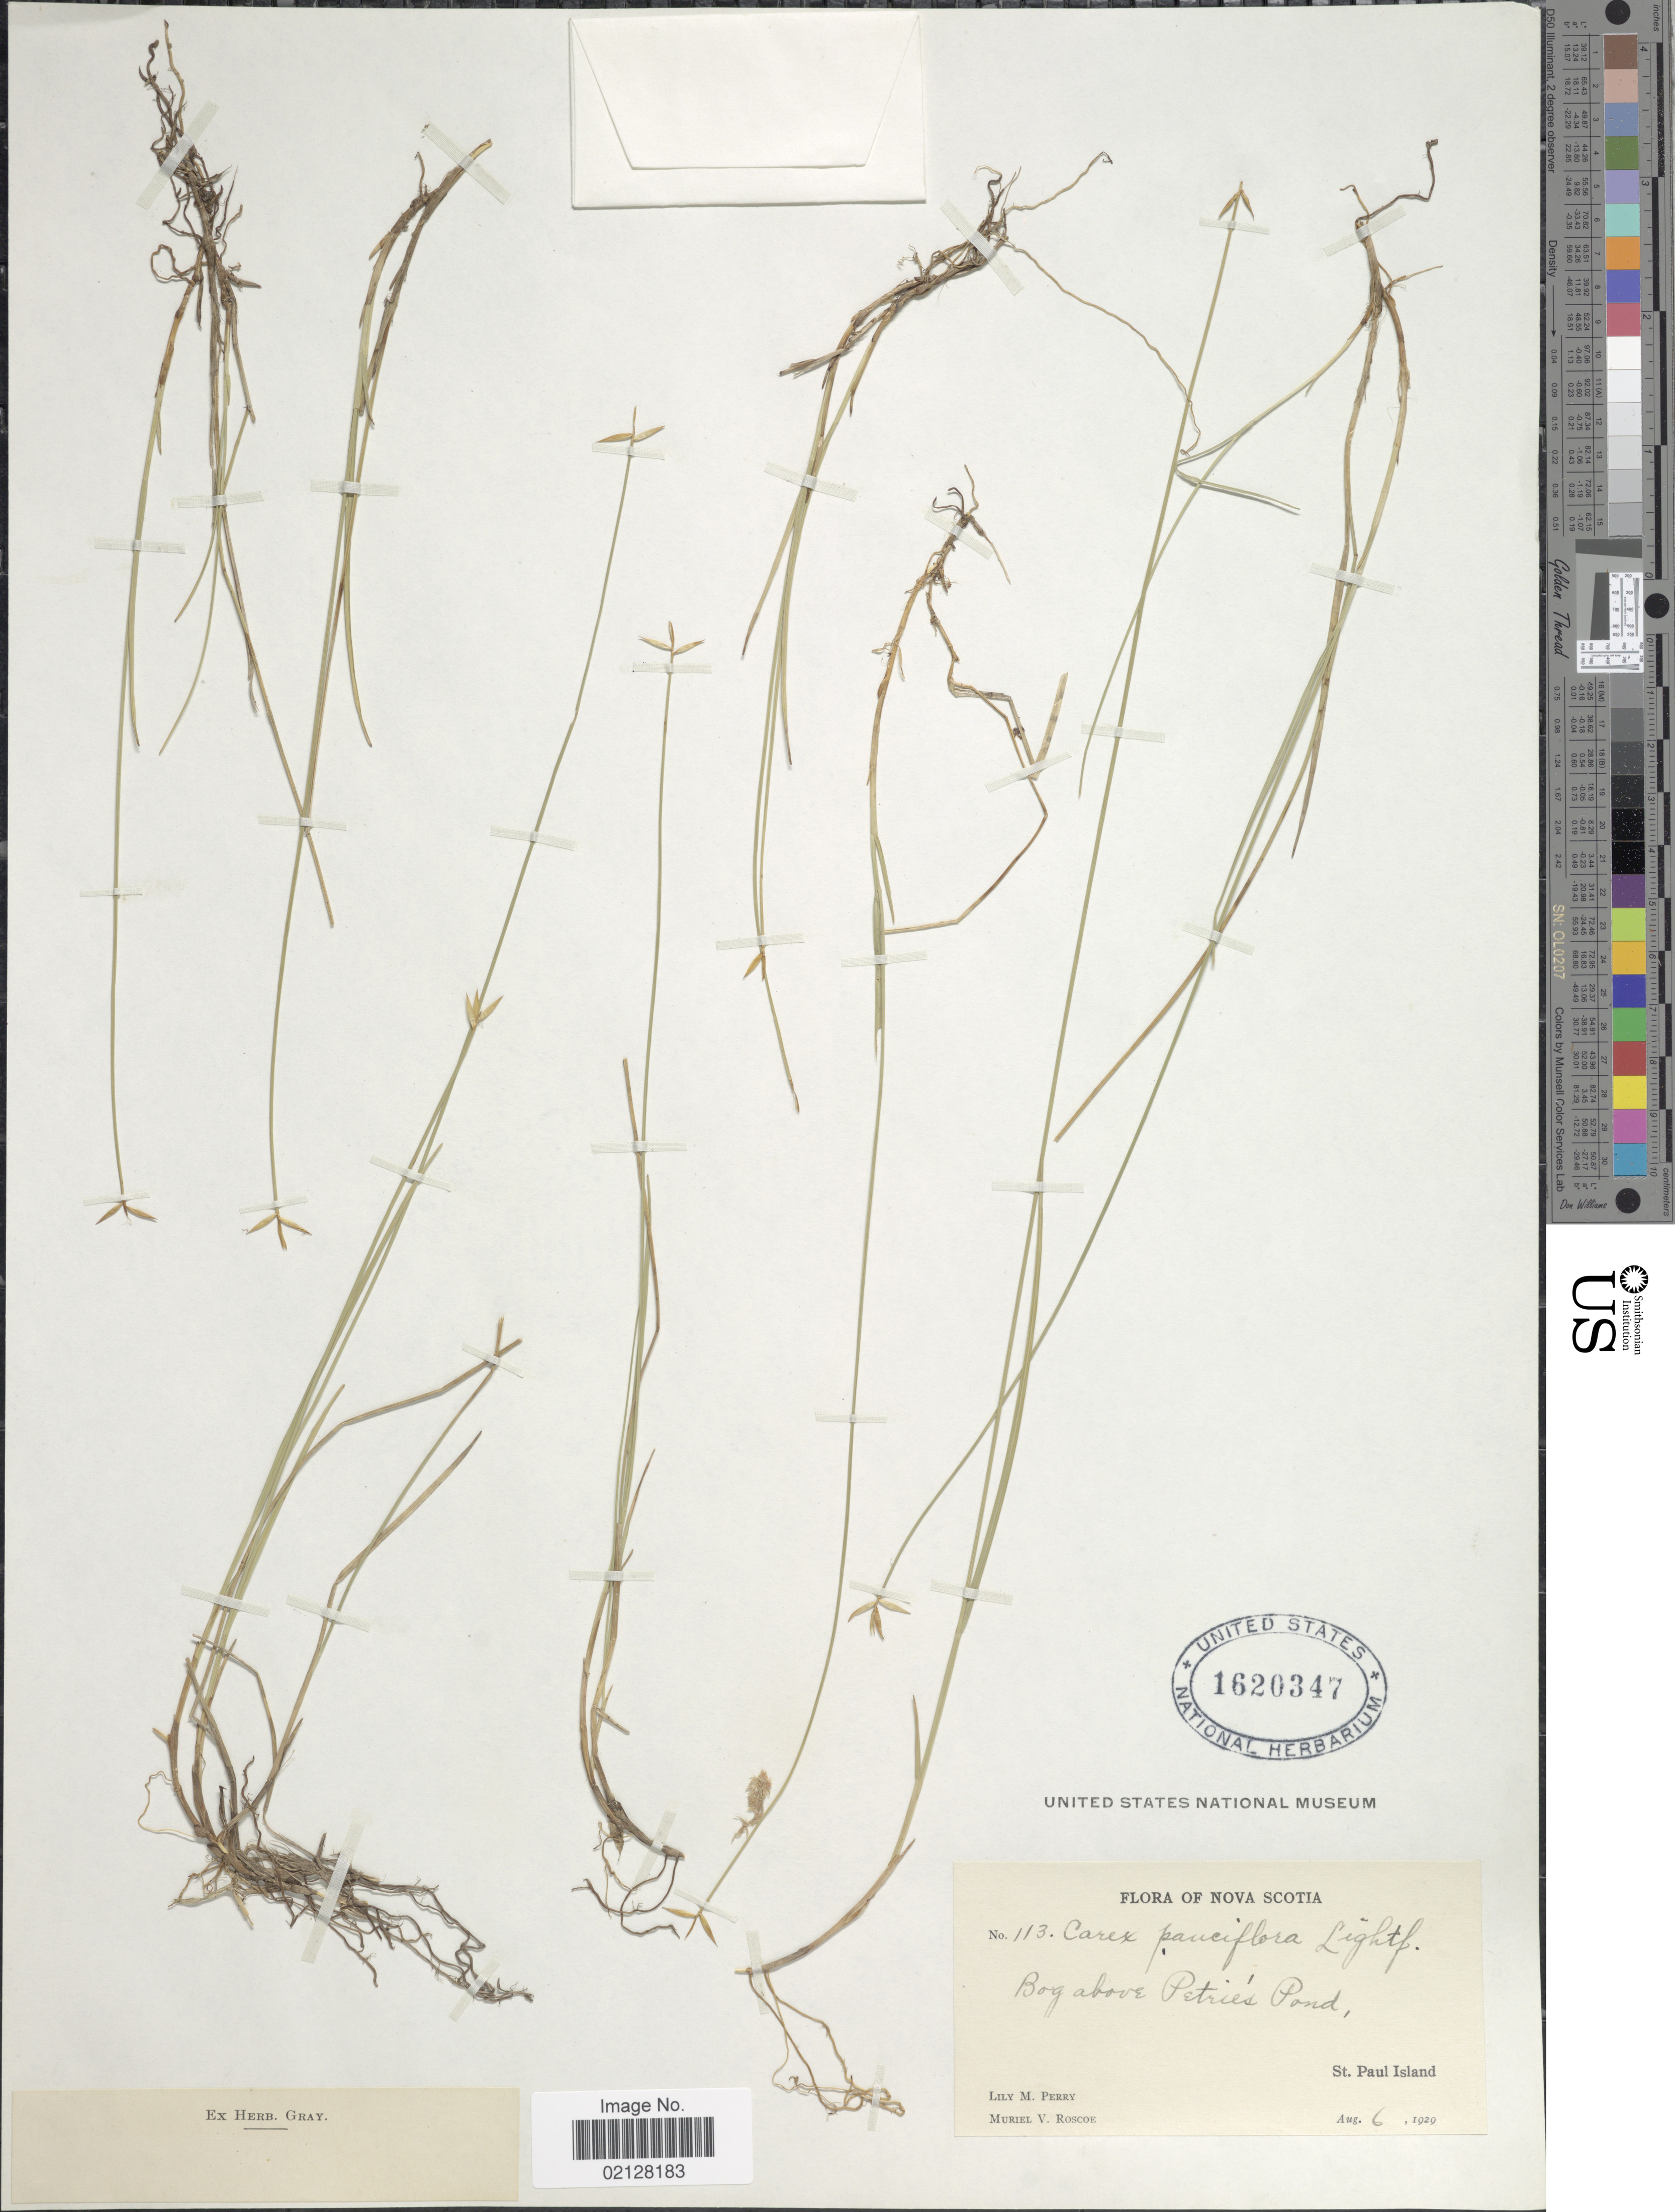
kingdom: Plantae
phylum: Tracheophyta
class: Liliopsida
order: Poales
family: Cyperaceae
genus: Carex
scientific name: Carex pauciflora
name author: Lightf.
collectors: L. M. Perry & M. Roscoe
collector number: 113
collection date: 1929-08-06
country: Canada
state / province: Nova Scotia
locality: Bog above Petries' Pond. St. Paul Island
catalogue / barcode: US 1620347